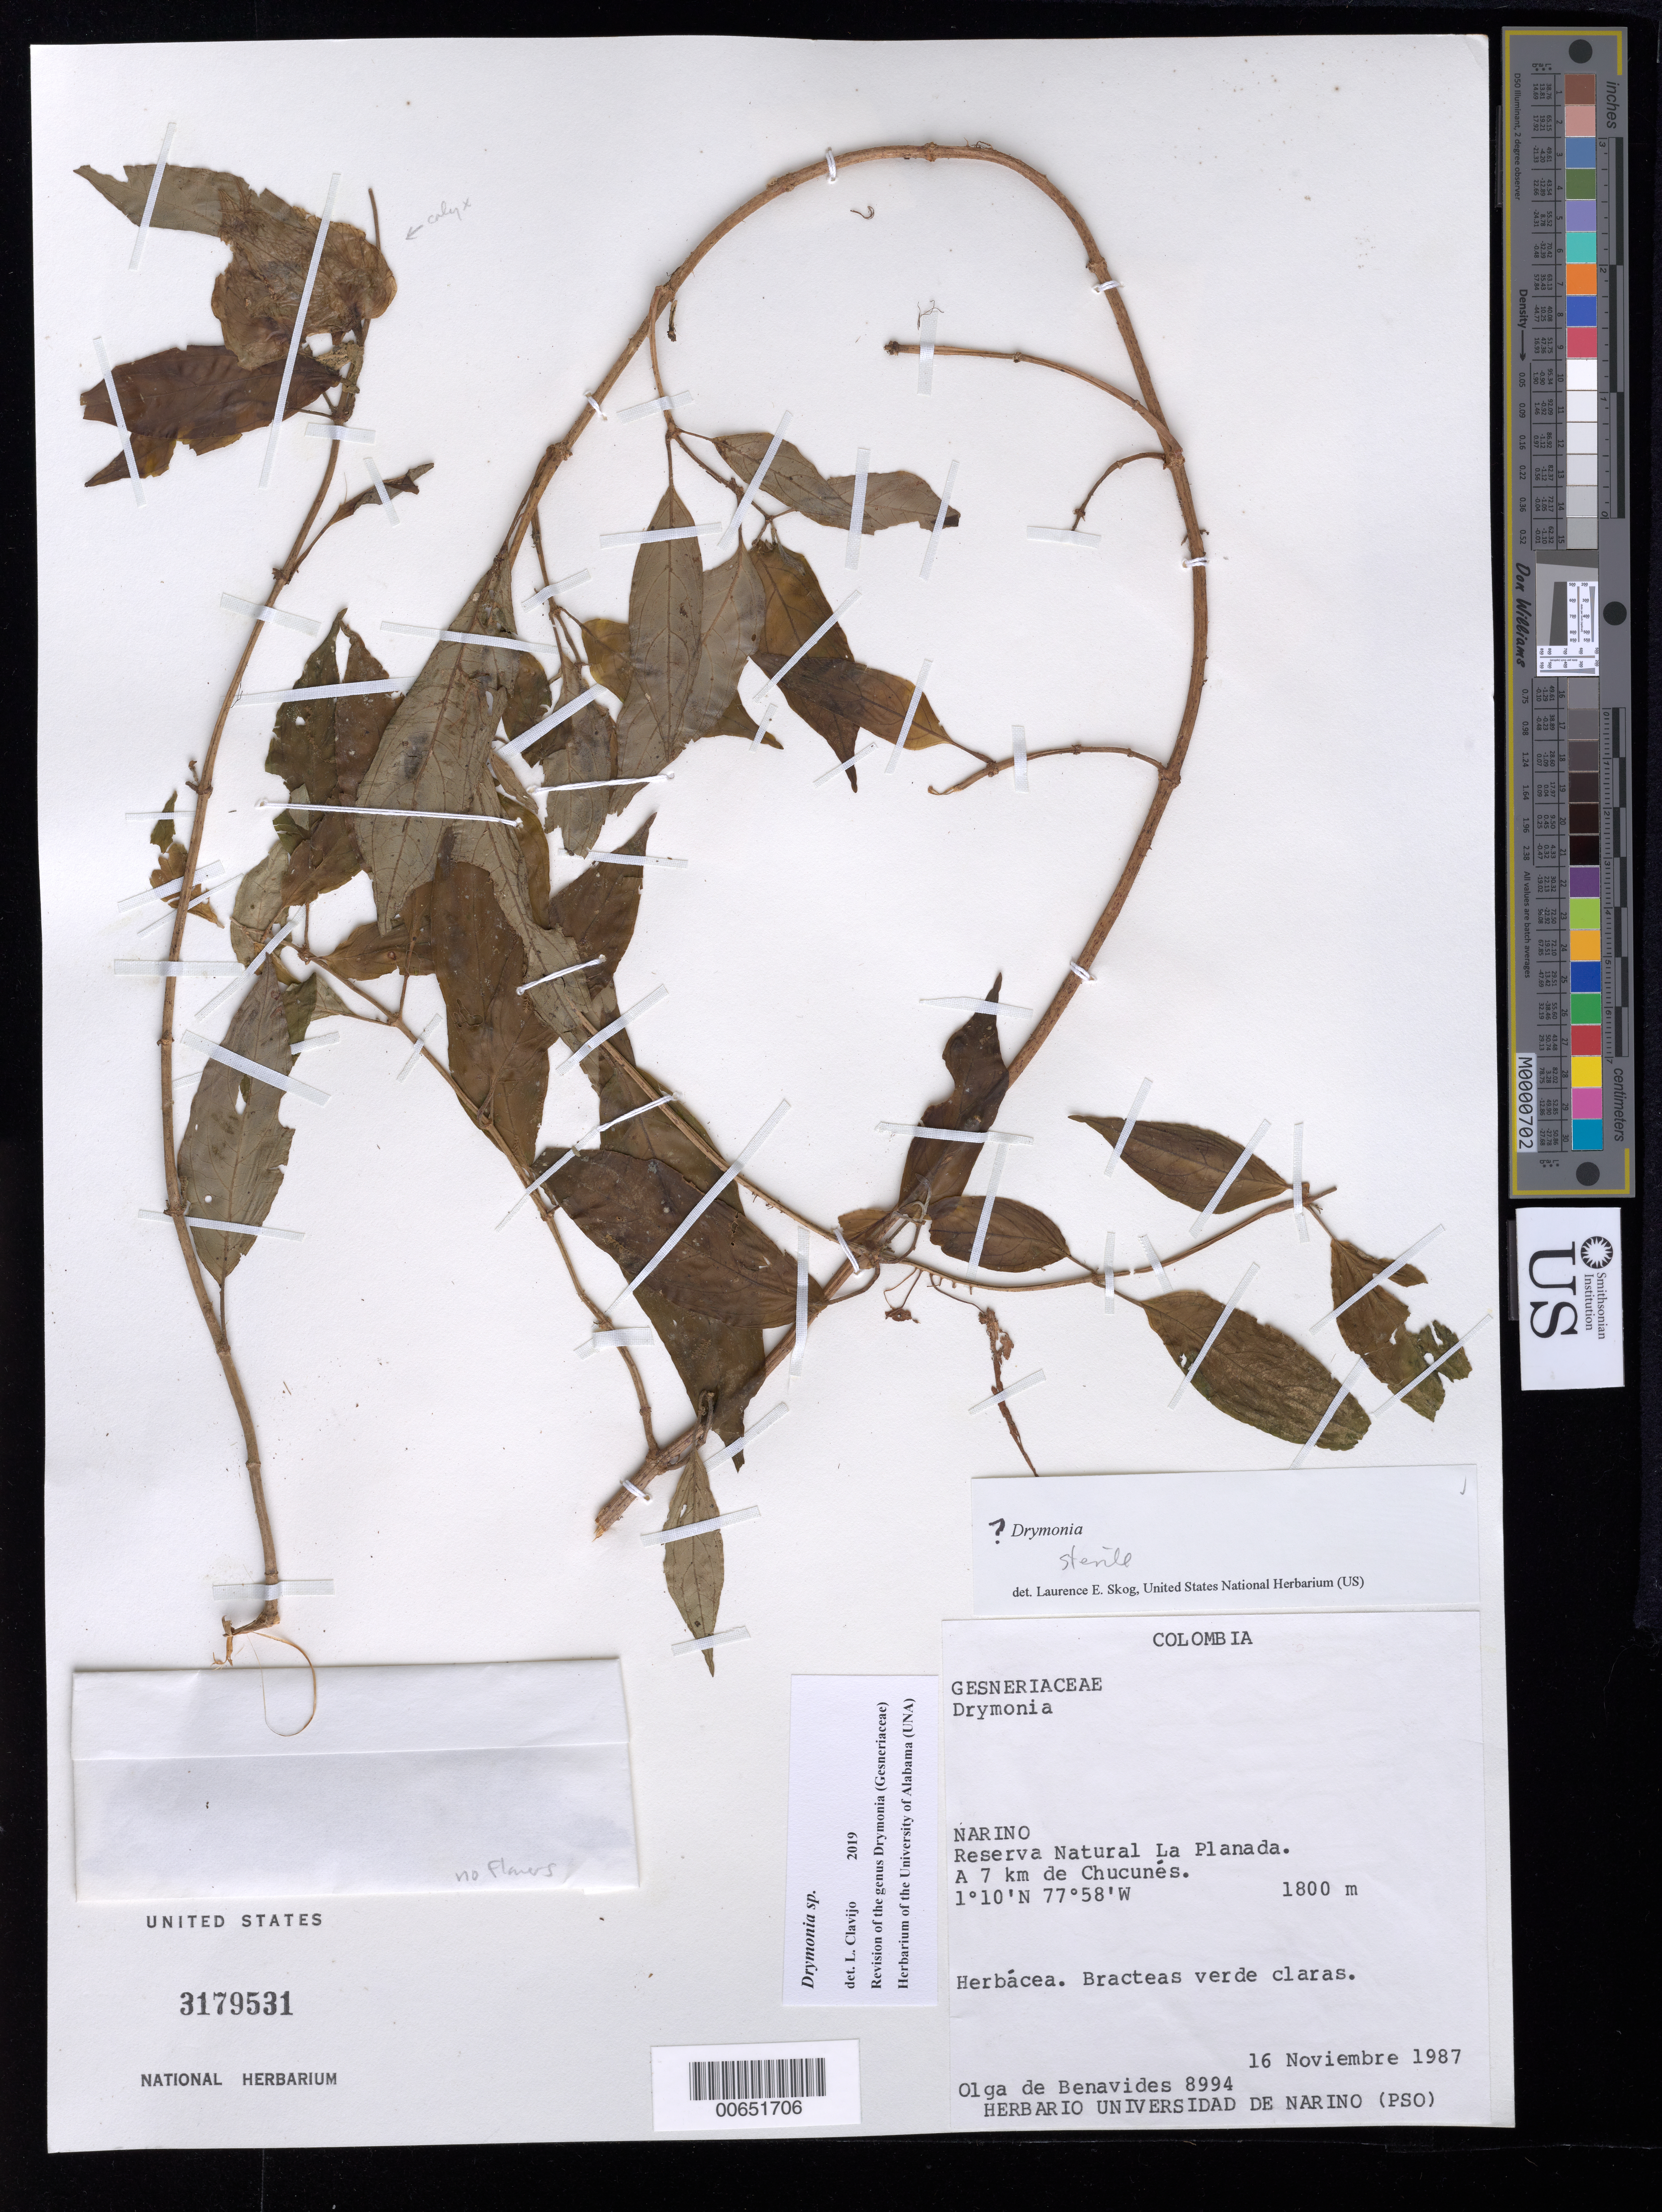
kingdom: Plantae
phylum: Tracheophyta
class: Magnoliopsida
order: Lamiales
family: Gesneriaceae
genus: Drymonia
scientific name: Drymonia sp.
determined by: Skog, Laurence E.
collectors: Olga S. de Benavides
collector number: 8994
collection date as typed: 16 Nov 1987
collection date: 1987-11-16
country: Colombia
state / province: Nariño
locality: Mpio. de Ricaurte, Reserva Natural La Planada, a 7 km de Chucunés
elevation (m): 1800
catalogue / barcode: US 3179531